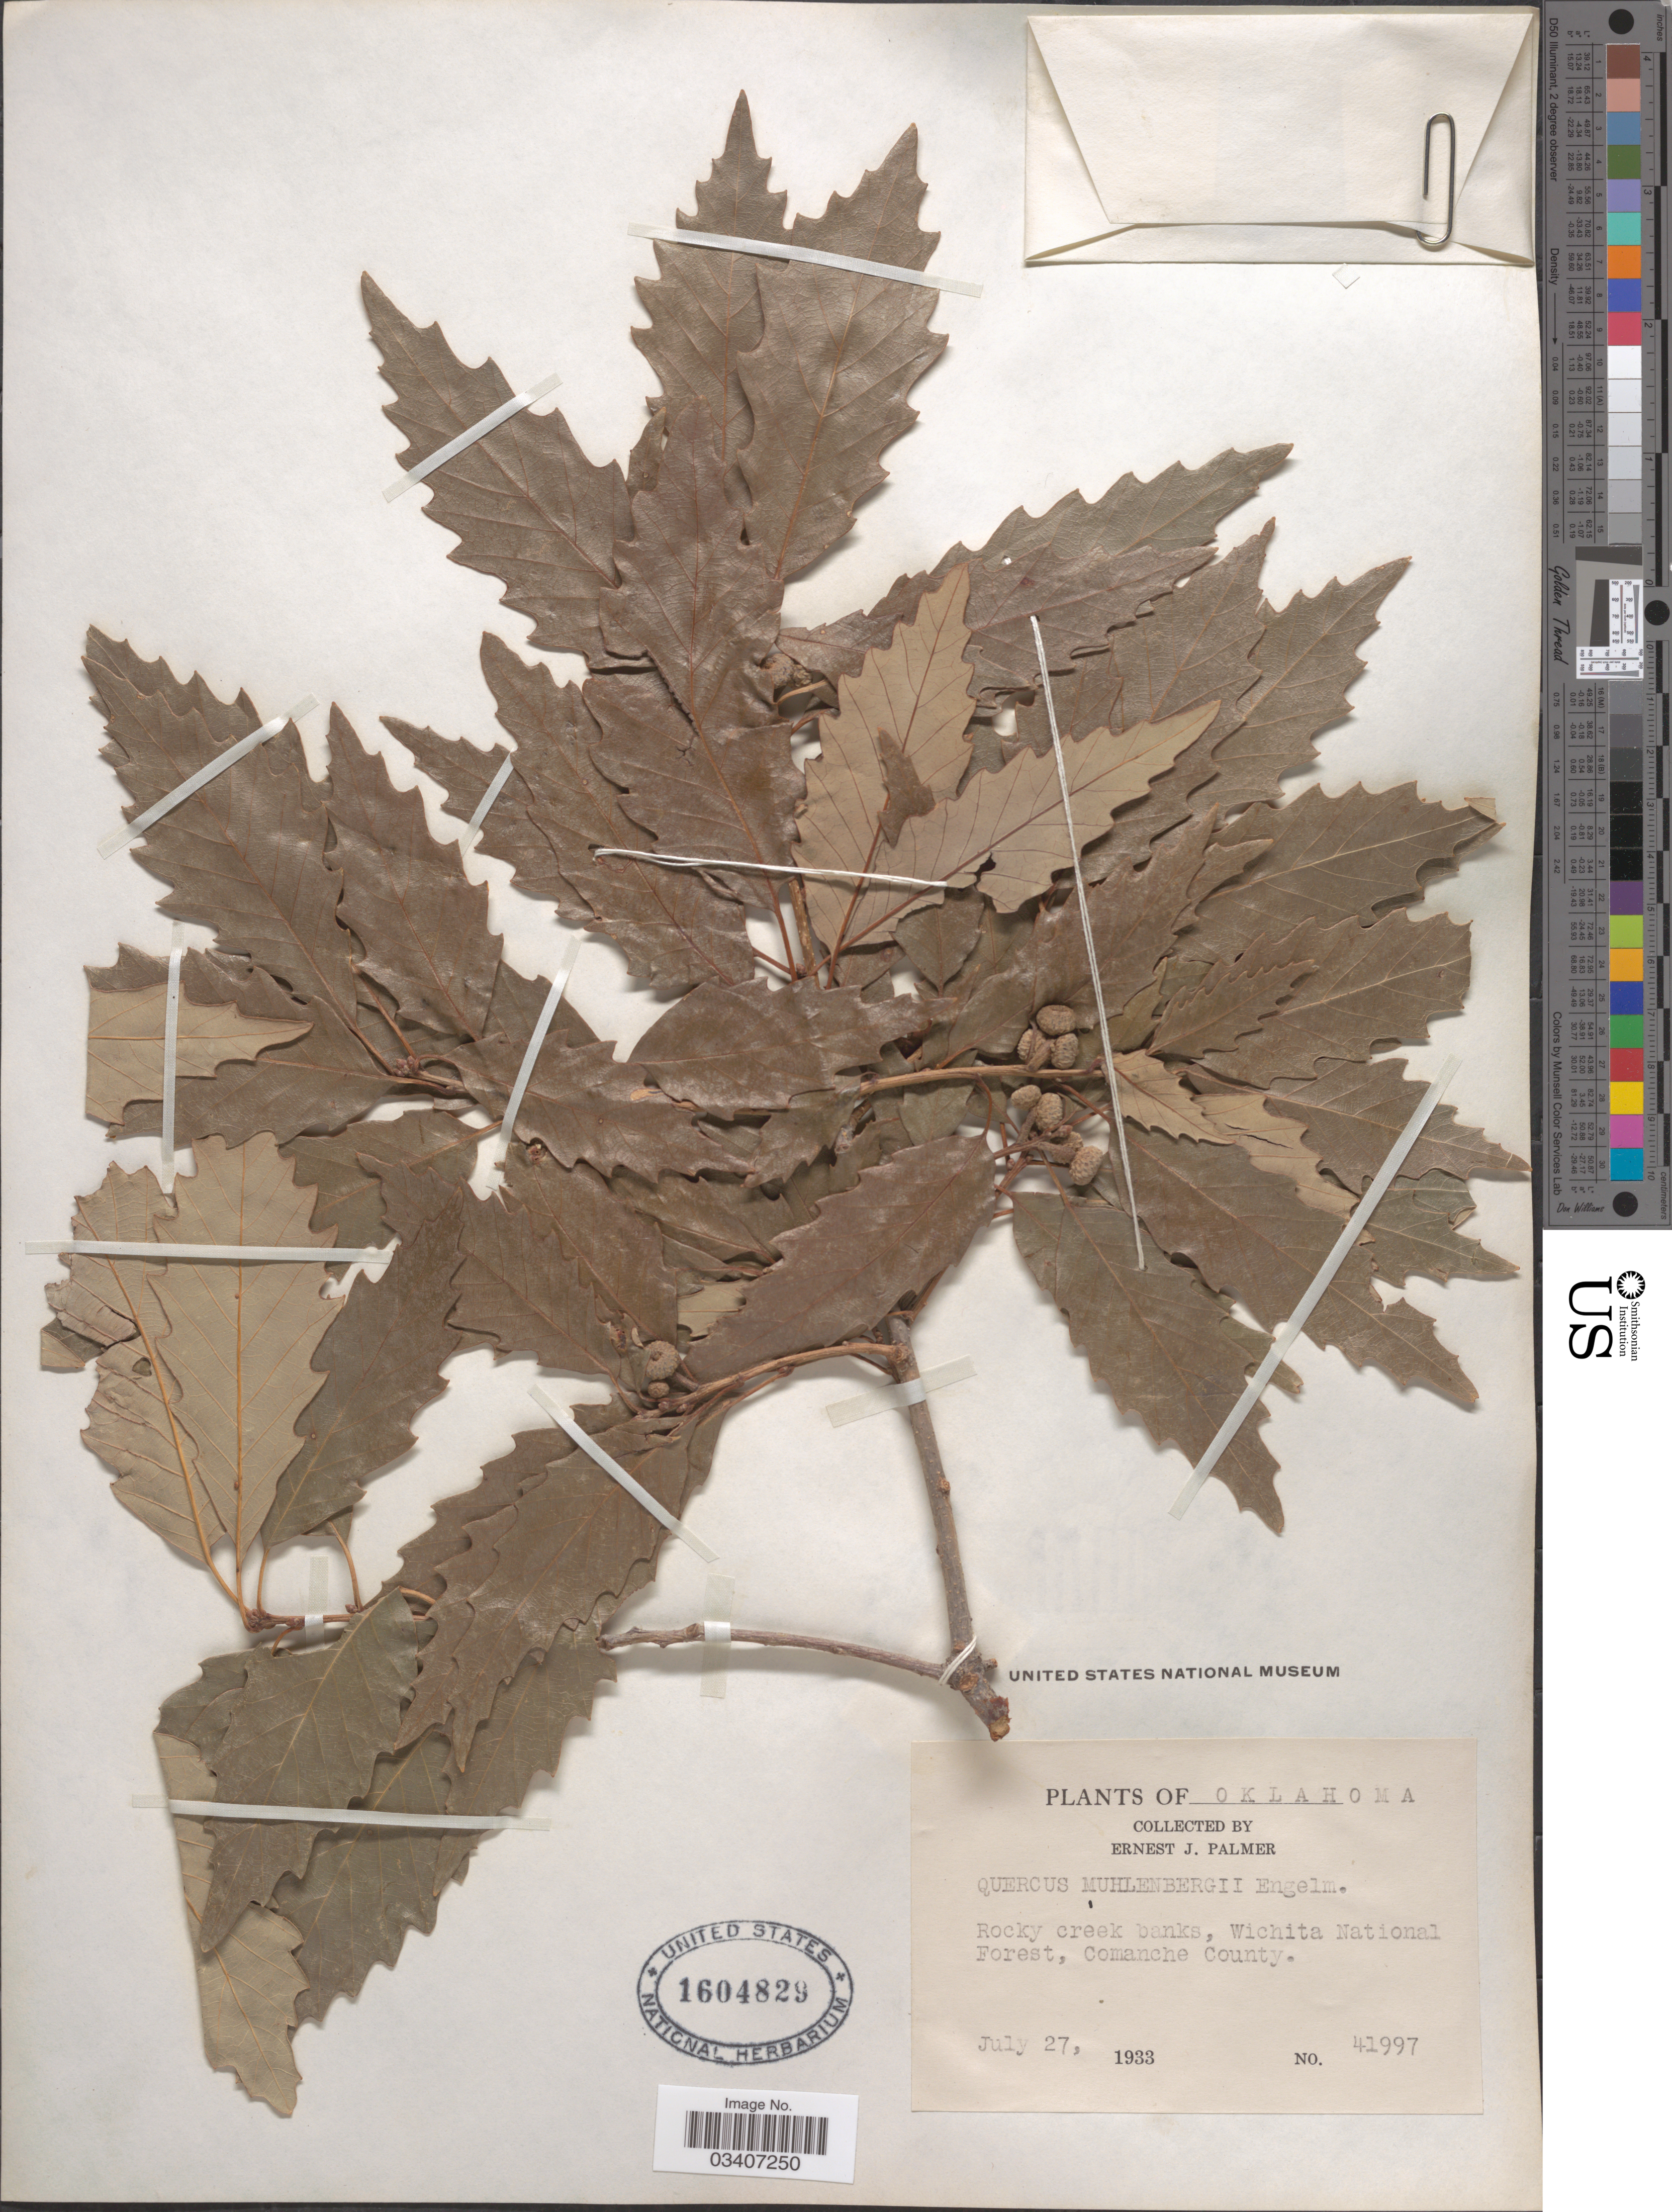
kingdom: Plantae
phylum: Tracheophyta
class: Magnoliopsida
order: Fagales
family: Fagaceae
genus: Quercus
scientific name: Quercus muehlenbergii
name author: Engelm.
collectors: E. J. Palmer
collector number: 41997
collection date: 1933-07-27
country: United States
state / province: Oklahoma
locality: Wichita National Forest, Comanche County.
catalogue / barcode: US 1604829